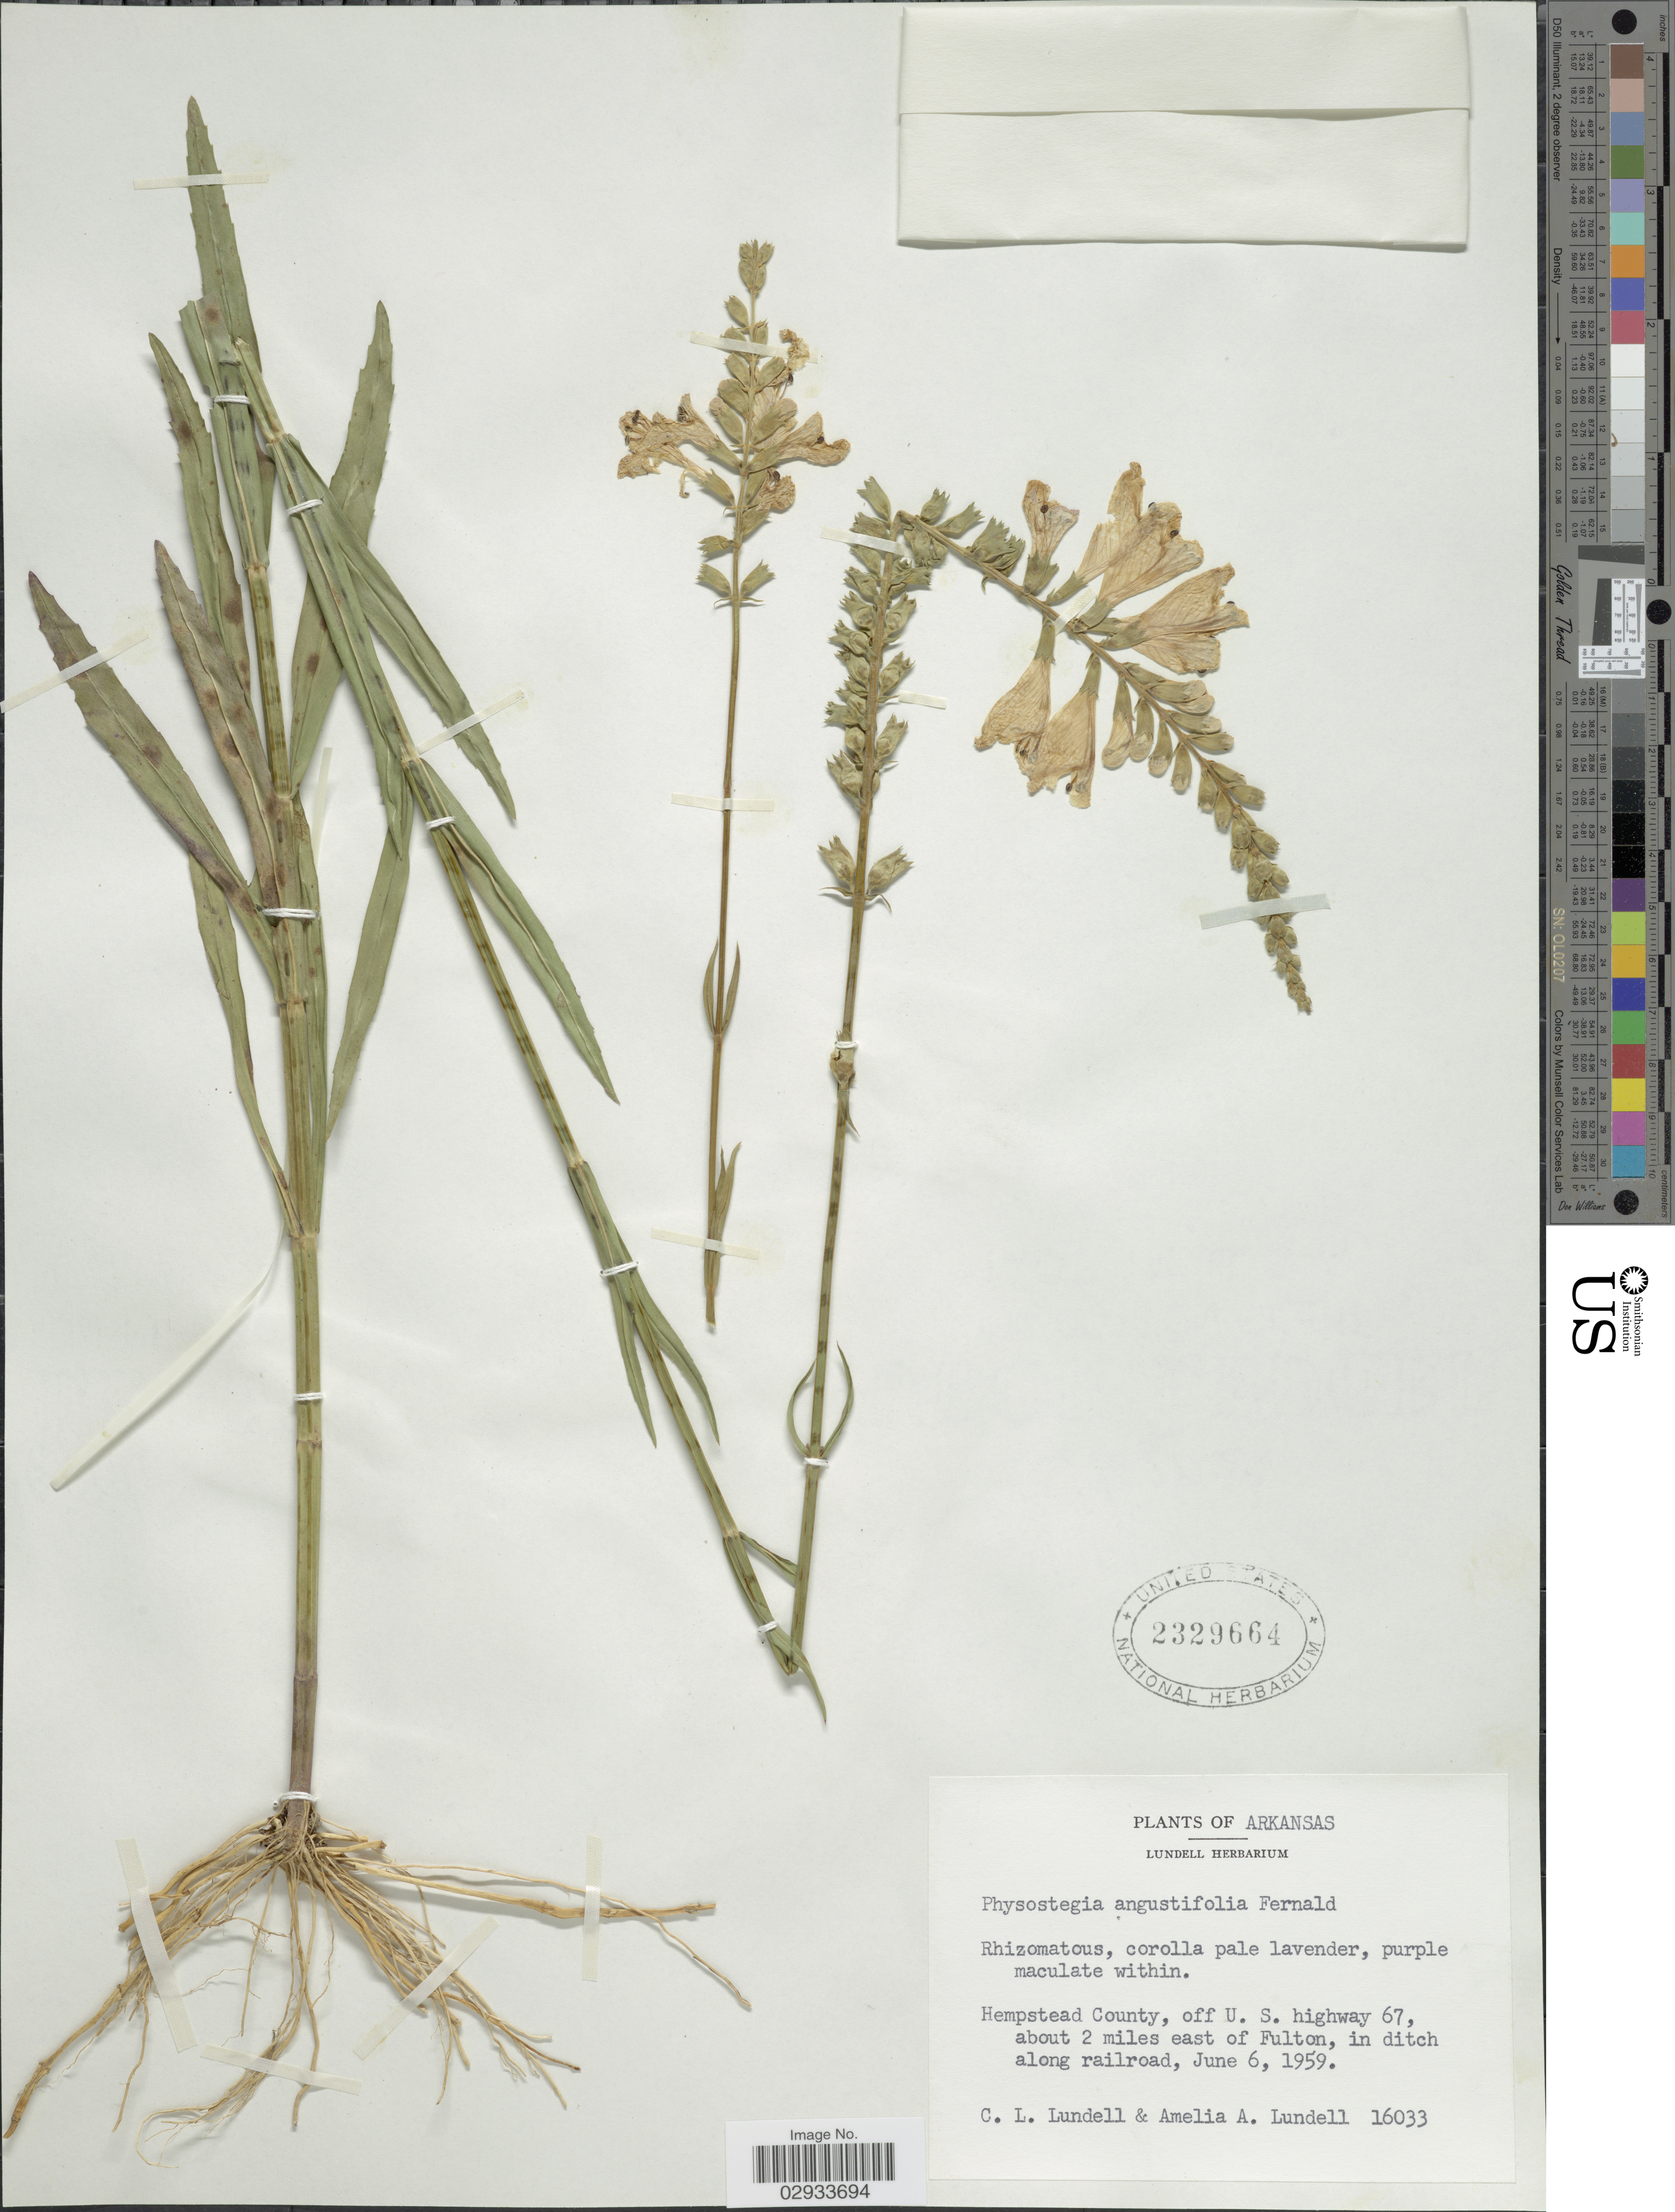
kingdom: Plantae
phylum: Tracheophyta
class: Magnoliopsida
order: Lamiales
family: Lamiaceae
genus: Physostegia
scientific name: Physostegia angustifolia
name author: Fernald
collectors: C. L. Lundell & A. A. Lundell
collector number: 16033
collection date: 1959-06-06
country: United States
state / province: Arkansas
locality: Hempstead County, off U.S. highway 67, about 2 miles east of Fulton, in ditch along railroad.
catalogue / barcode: US 2329664